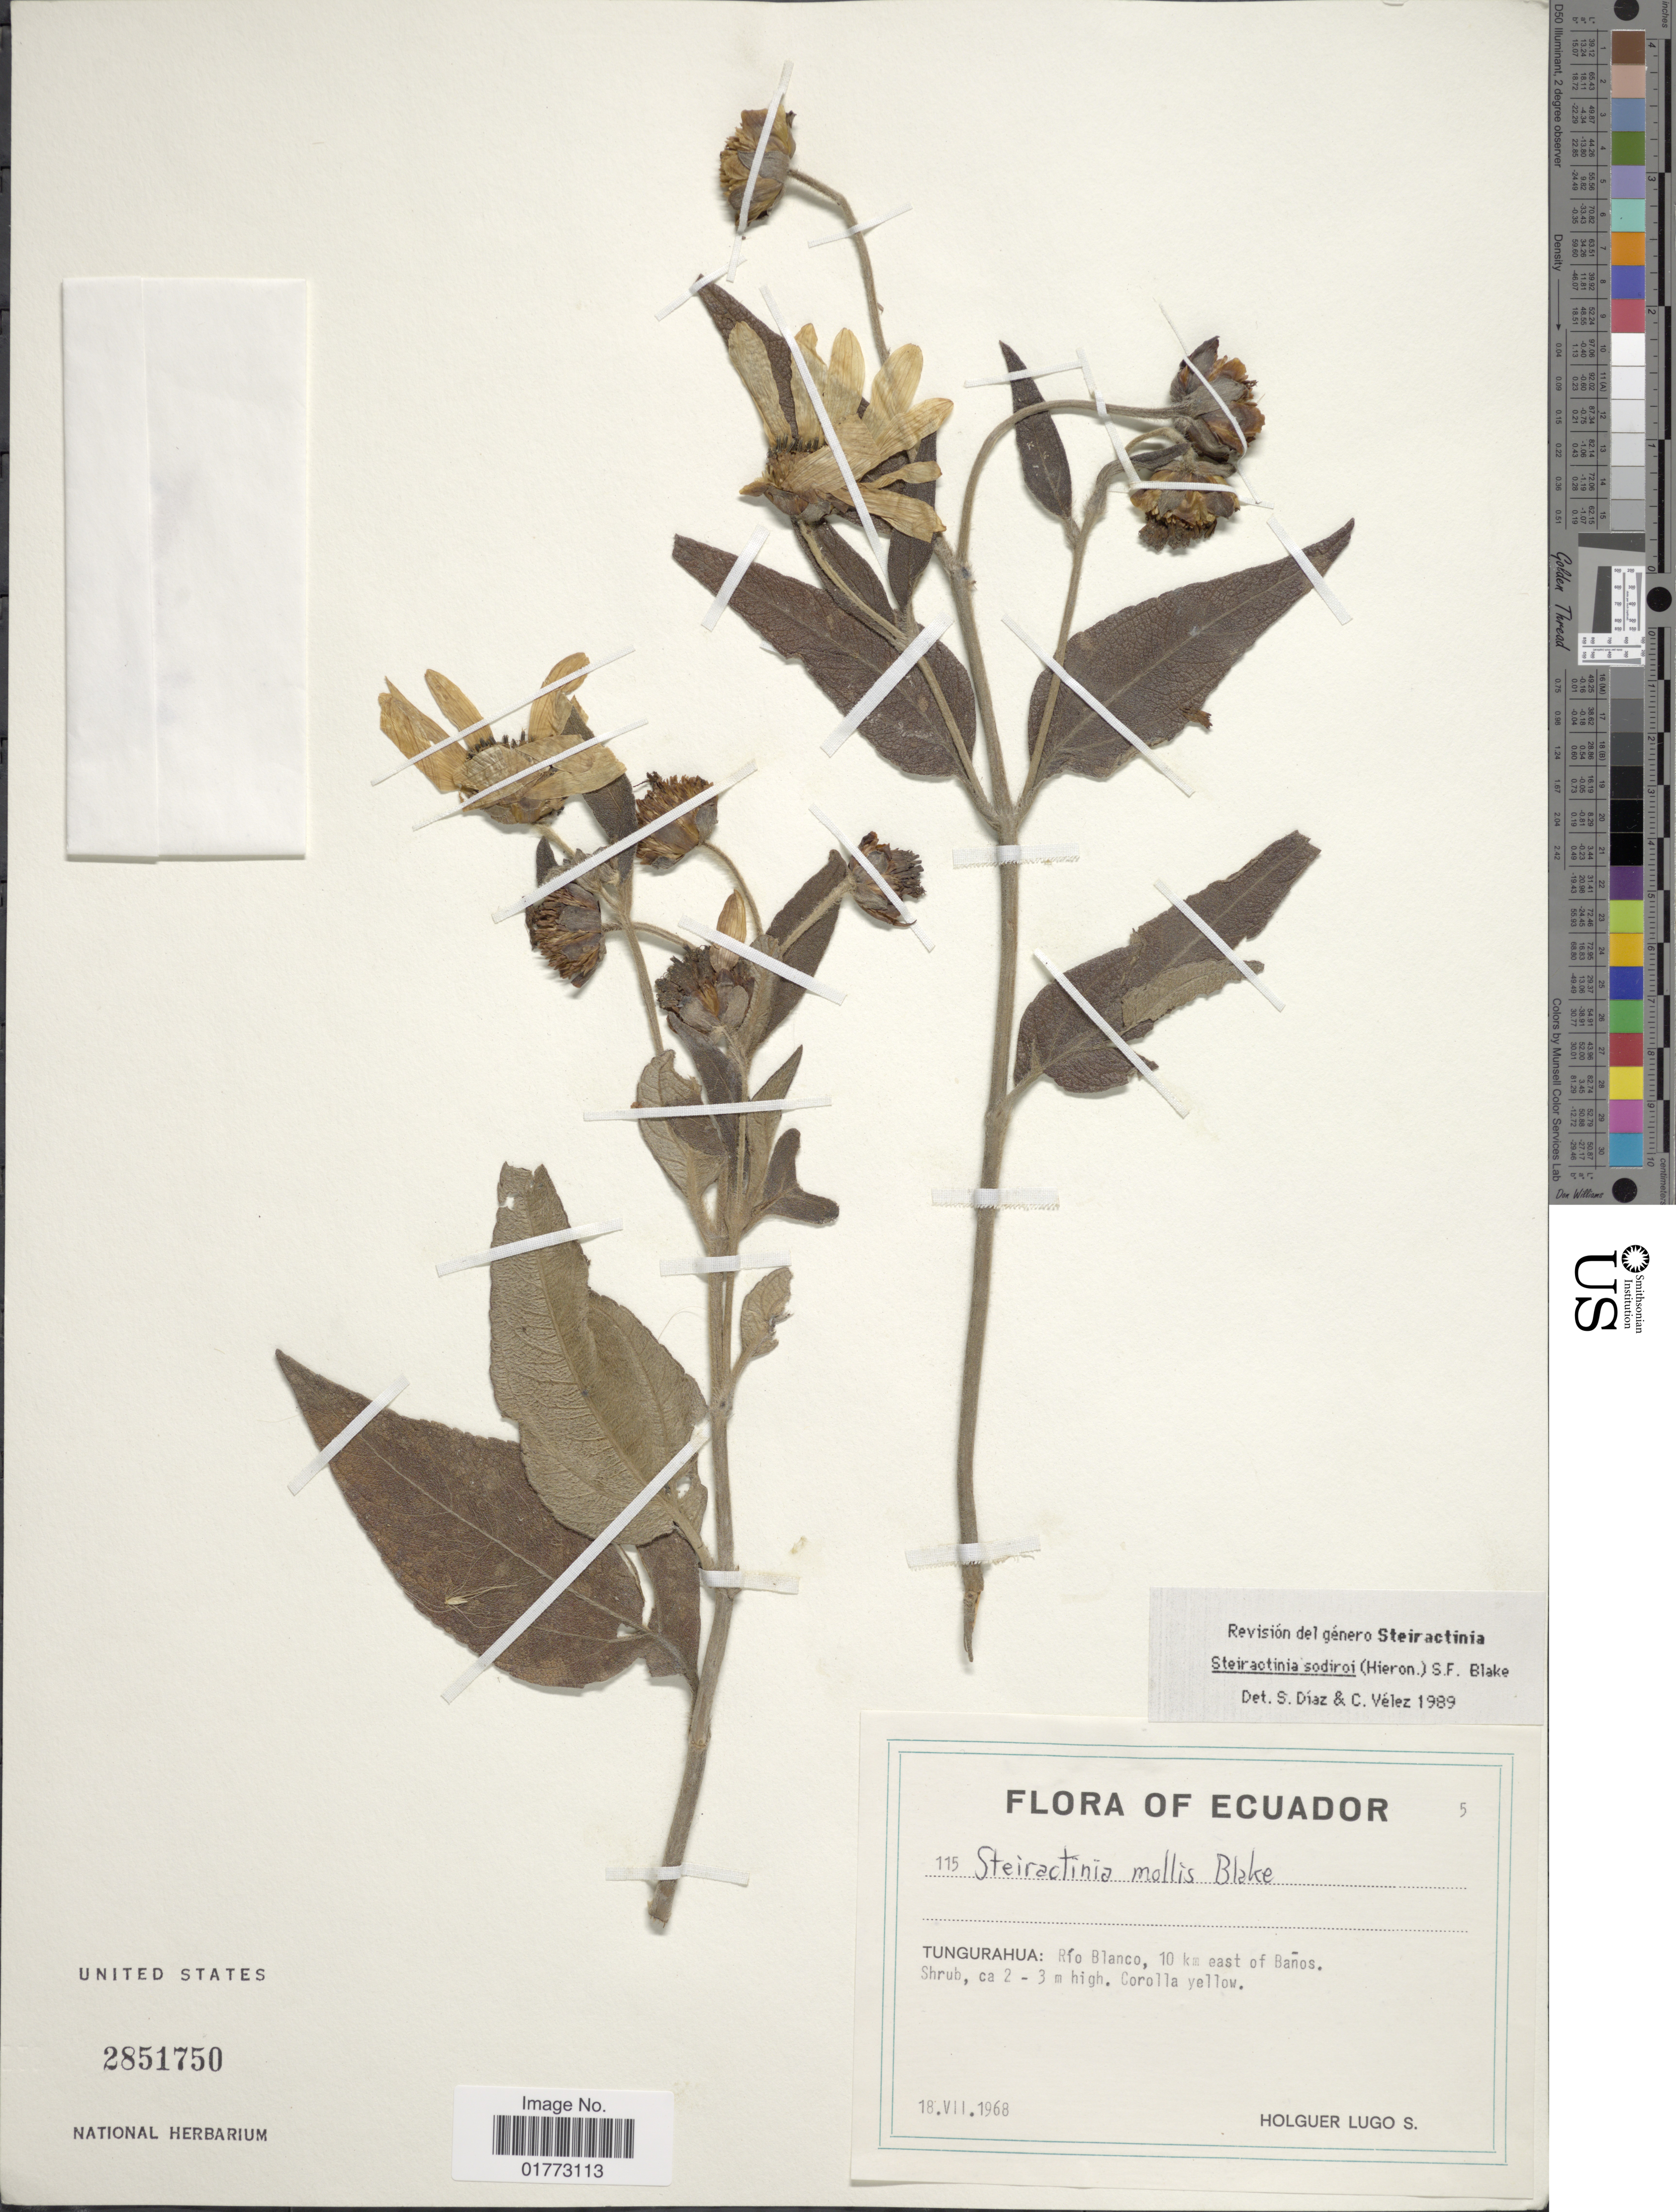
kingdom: Plantae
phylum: Tracheophyta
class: Magnoliopsida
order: Asterales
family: Asteraceae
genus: Steiractinia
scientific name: Steiractinia sodiroi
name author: (Hieron. ex Sodiro) S.F. Blake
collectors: H. Lugo S.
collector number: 115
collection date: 1968-07-18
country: Ecuador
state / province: Tungurahua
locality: Rio Blanco, 10 km east of Banos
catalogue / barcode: US 2851750